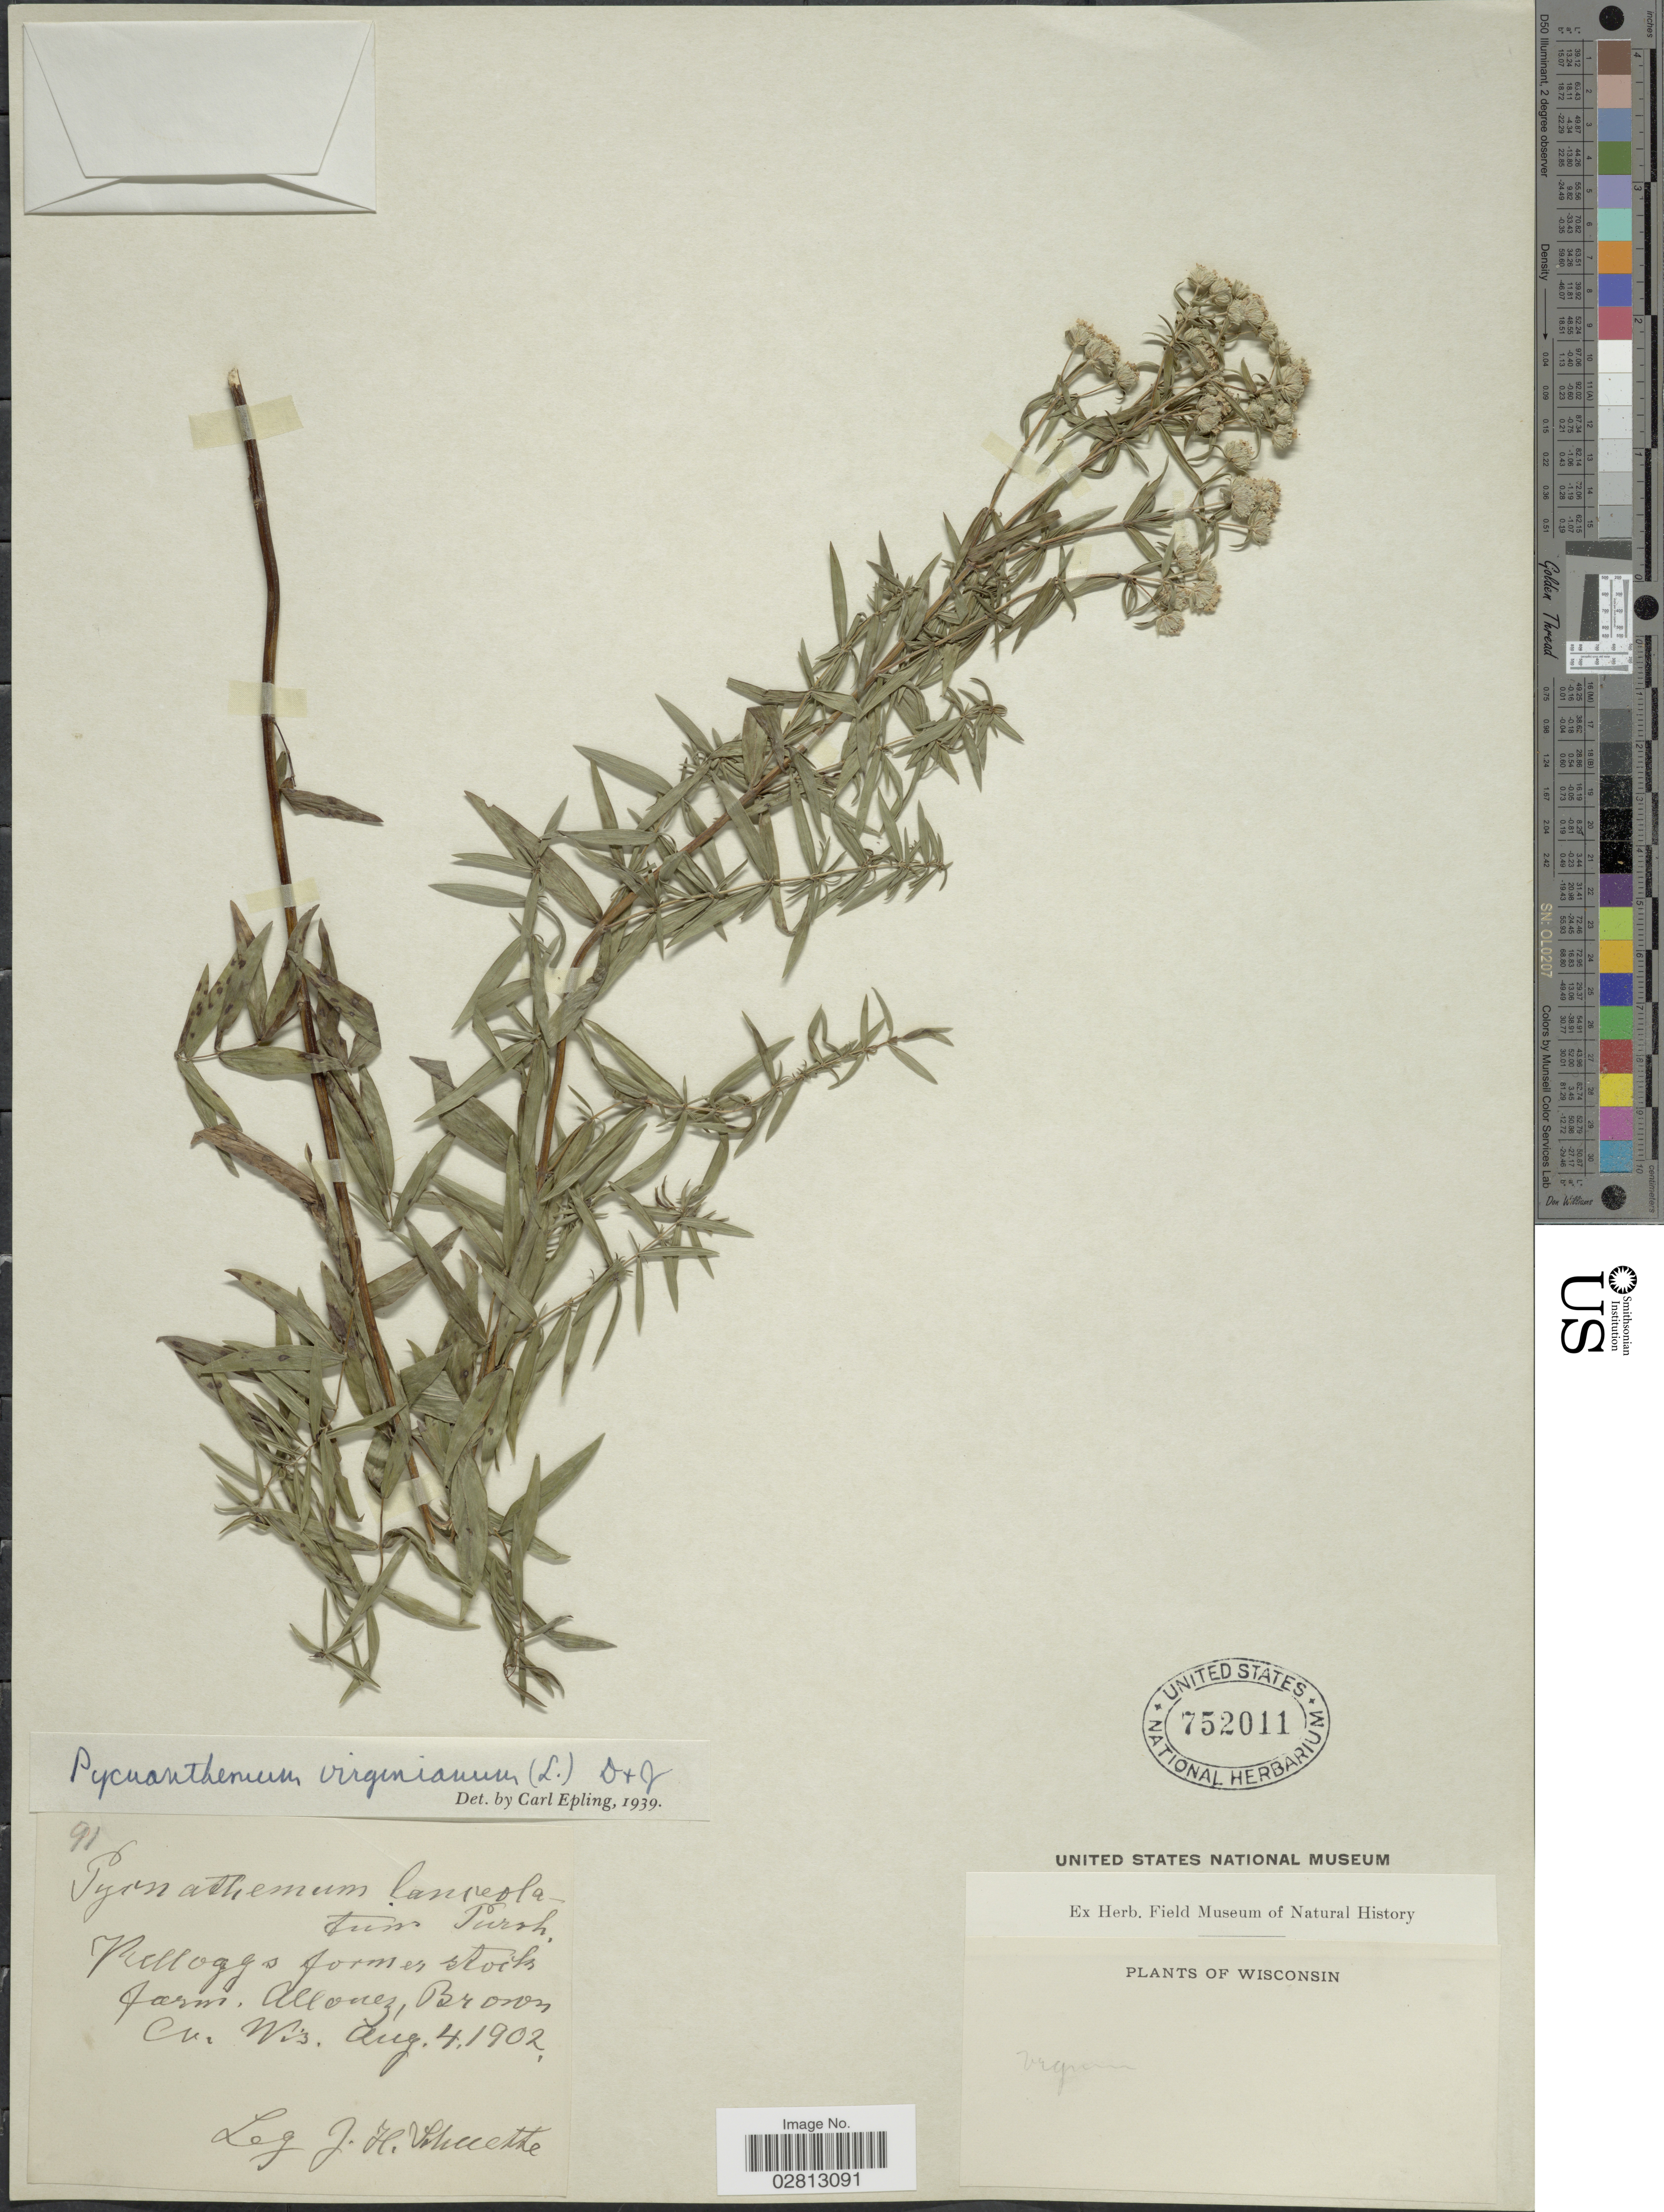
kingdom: Plantae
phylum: Tracheophyta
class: Magnoliopsida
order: Lamiales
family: Lamiaceae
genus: Pycnanthemum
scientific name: Pycnanthemum virginianum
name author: (L.) Durand & B.D. Jacks. ex B.L. Rob. & Fernald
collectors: J. H. Schuette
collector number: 916*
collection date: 1902-08-04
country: United States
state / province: Wisconsin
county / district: Brown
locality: Kelloggs former stock farm. Allouez, Brown Co.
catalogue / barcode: US 752011